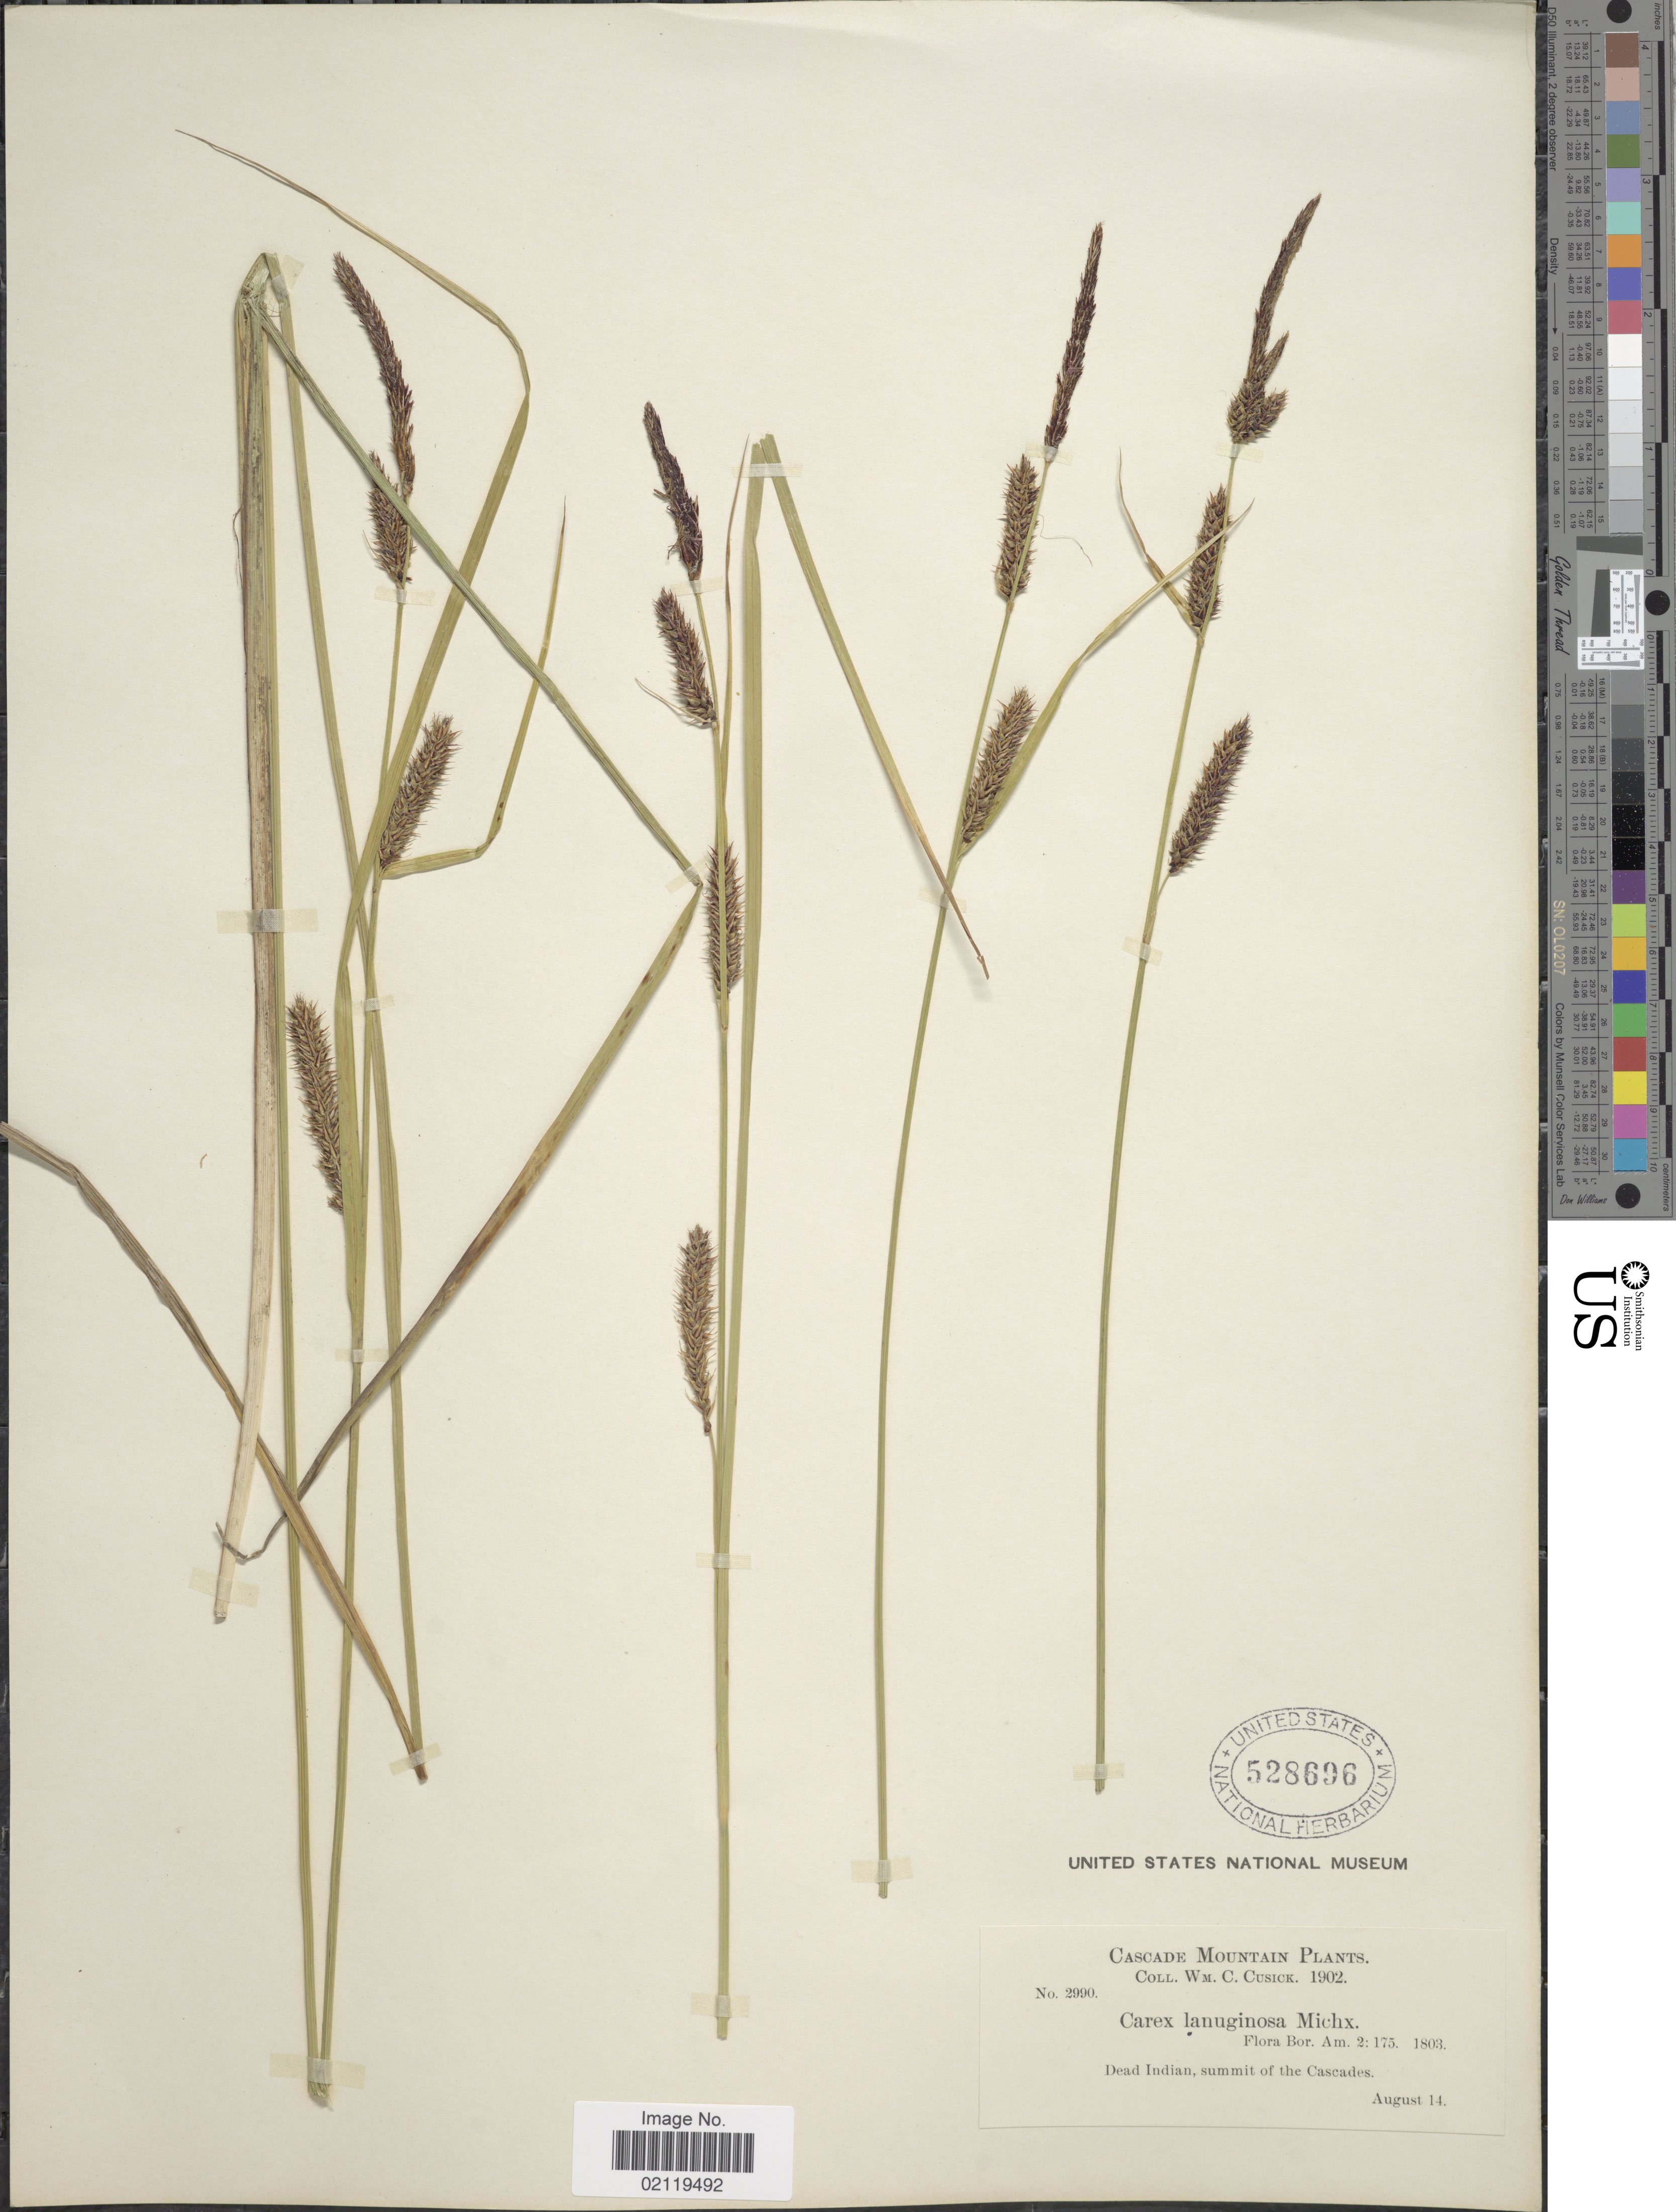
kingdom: Plantae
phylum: Tracheophyta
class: Liliopsida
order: Poales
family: Cyperaceae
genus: Carex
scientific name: Carex pellita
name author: Muhl. ex Willd.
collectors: W. C. Cusick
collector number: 2990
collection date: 1902-08-14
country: United States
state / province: Wisconsin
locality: Cascade Mountains. Dead Indian, summit of the Cascades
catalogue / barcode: US 528696